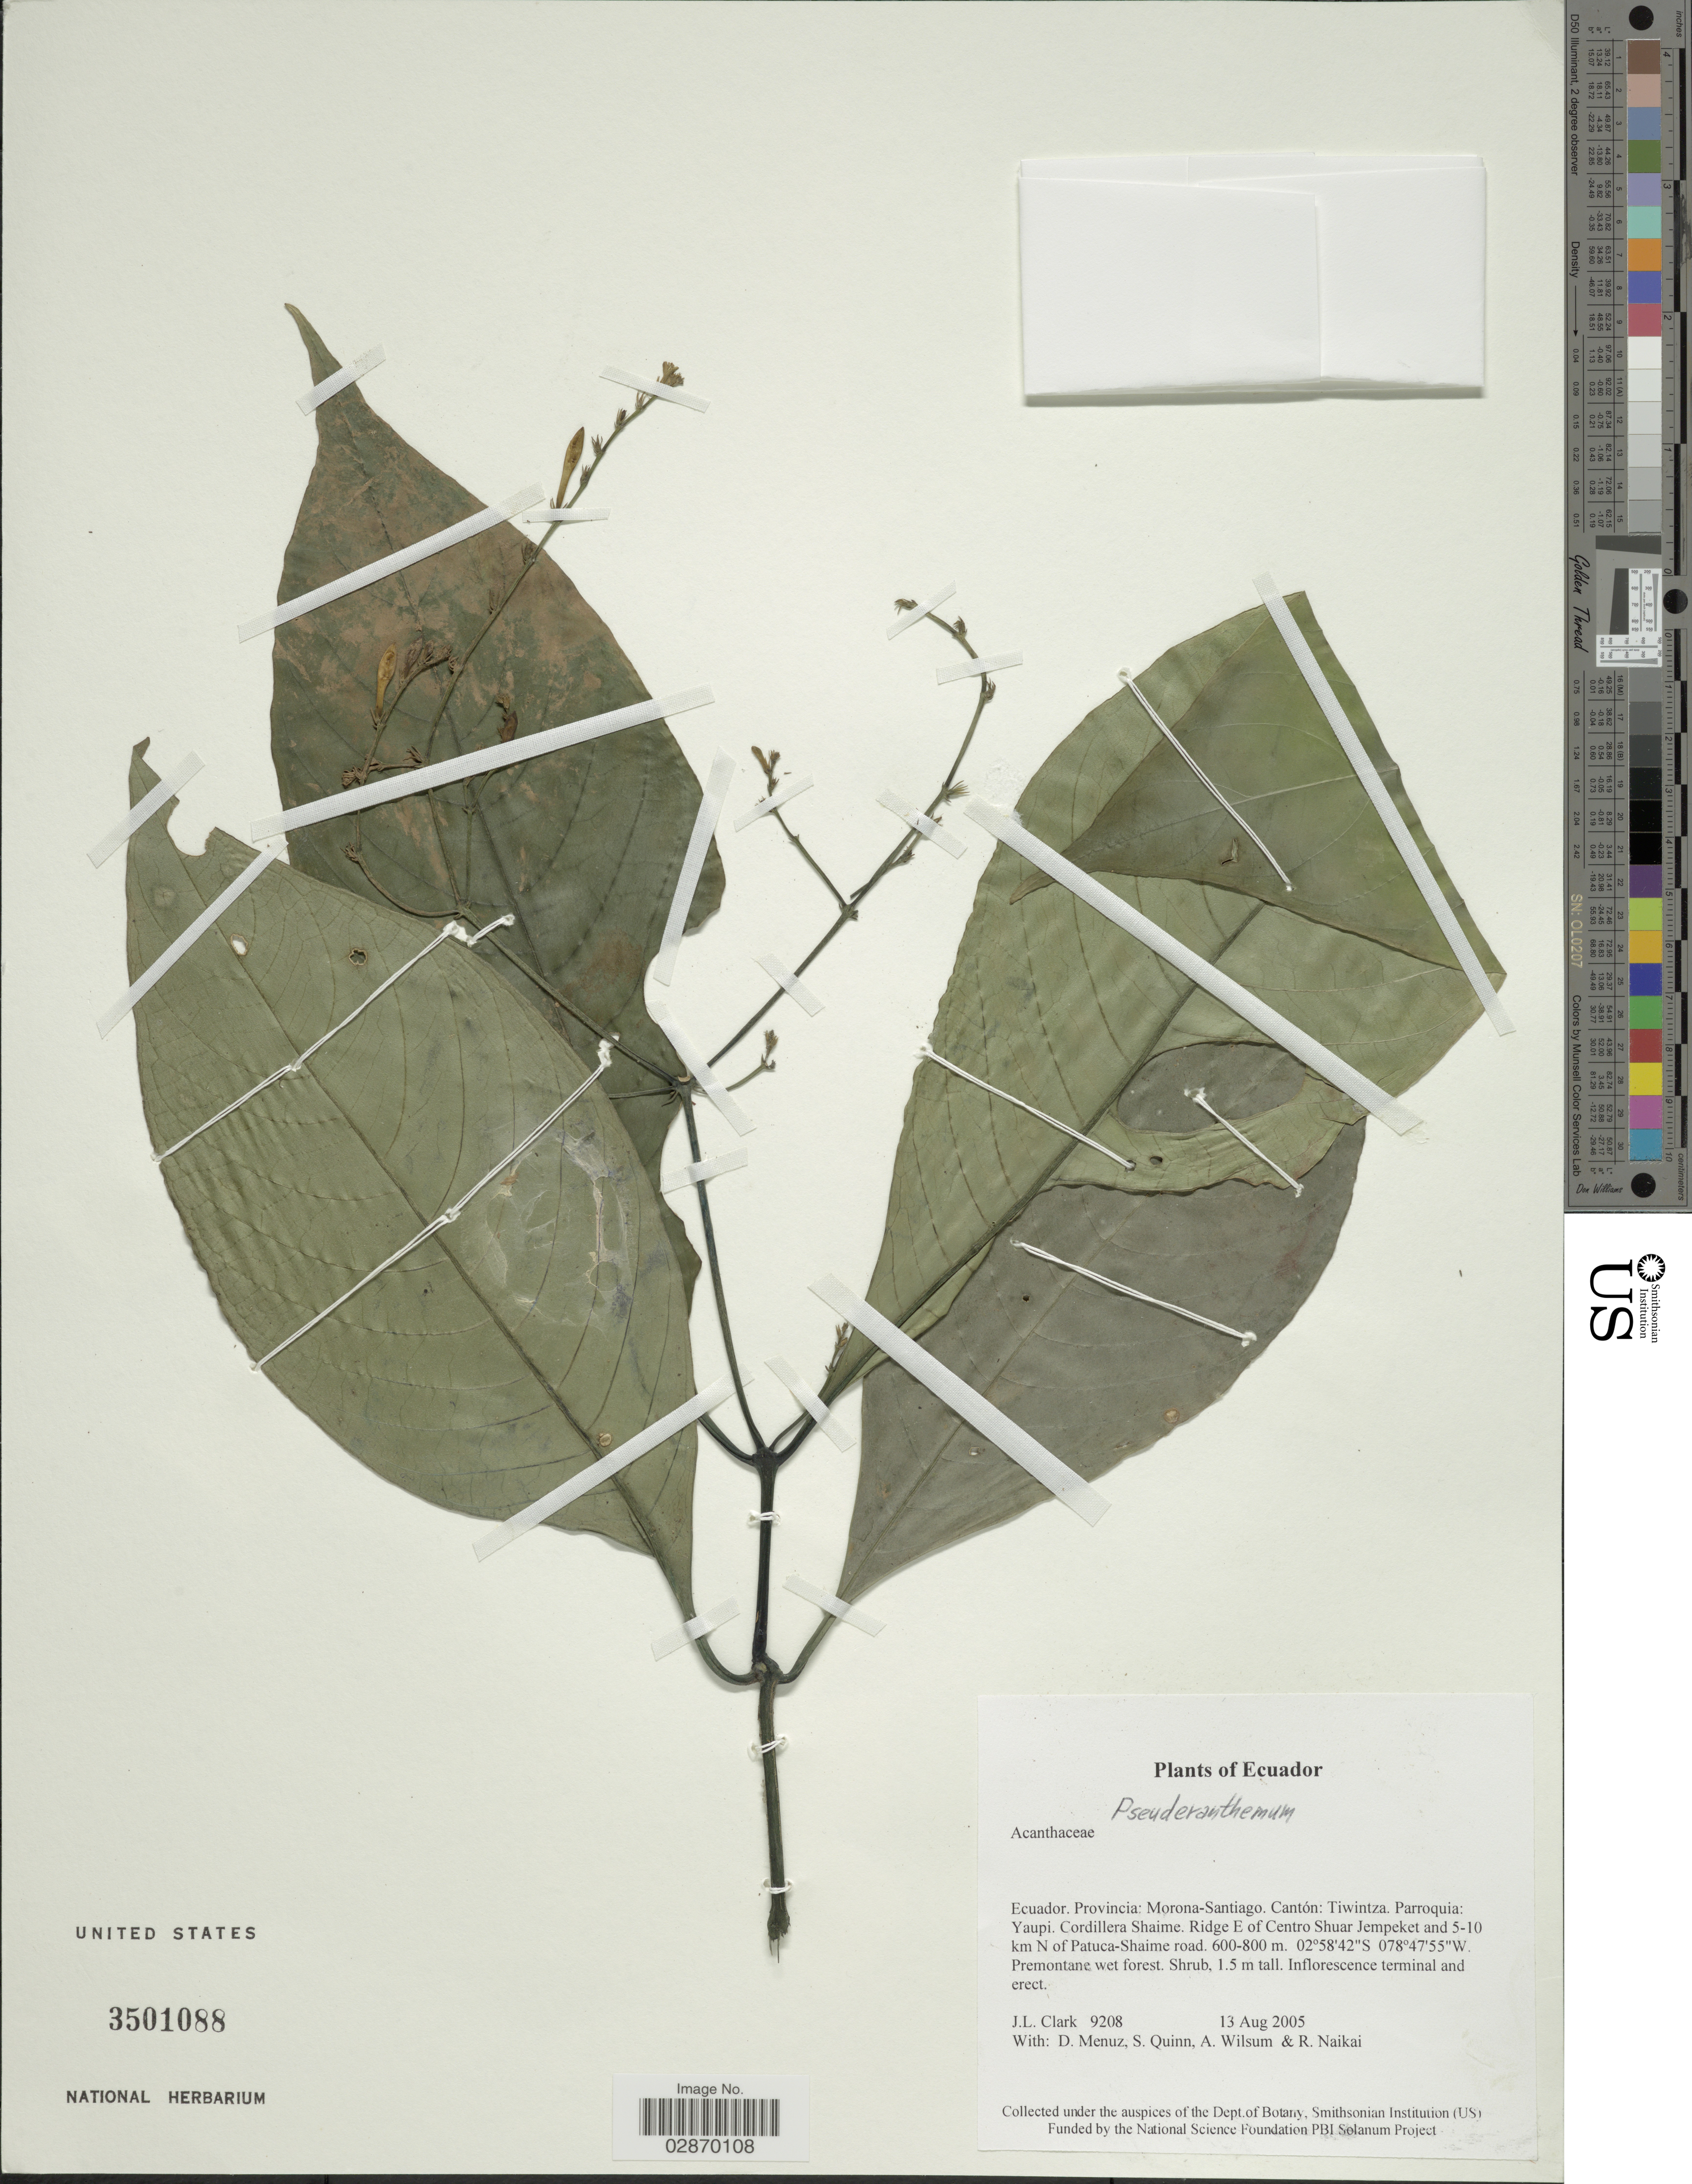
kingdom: Plantae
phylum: Tracheophyta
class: Magnoliopsida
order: Lamiales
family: Acanthaceae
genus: Pseuderanthemum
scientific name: Pseuderanthemum sp.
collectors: J. L. Clark, D. Menuz, S. Quinn, A. Wilsum & R. Naikai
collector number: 9208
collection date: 2005-08-13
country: Ecuador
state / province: Morona-Santiago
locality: Cantón Tiwintza, Parroquia Yaupi, Cordillera Shaime, Ridge E of Centro Shuar Jempeket and 5-10 km N of Patuca-Shaime road.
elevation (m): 600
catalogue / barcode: US 3501088